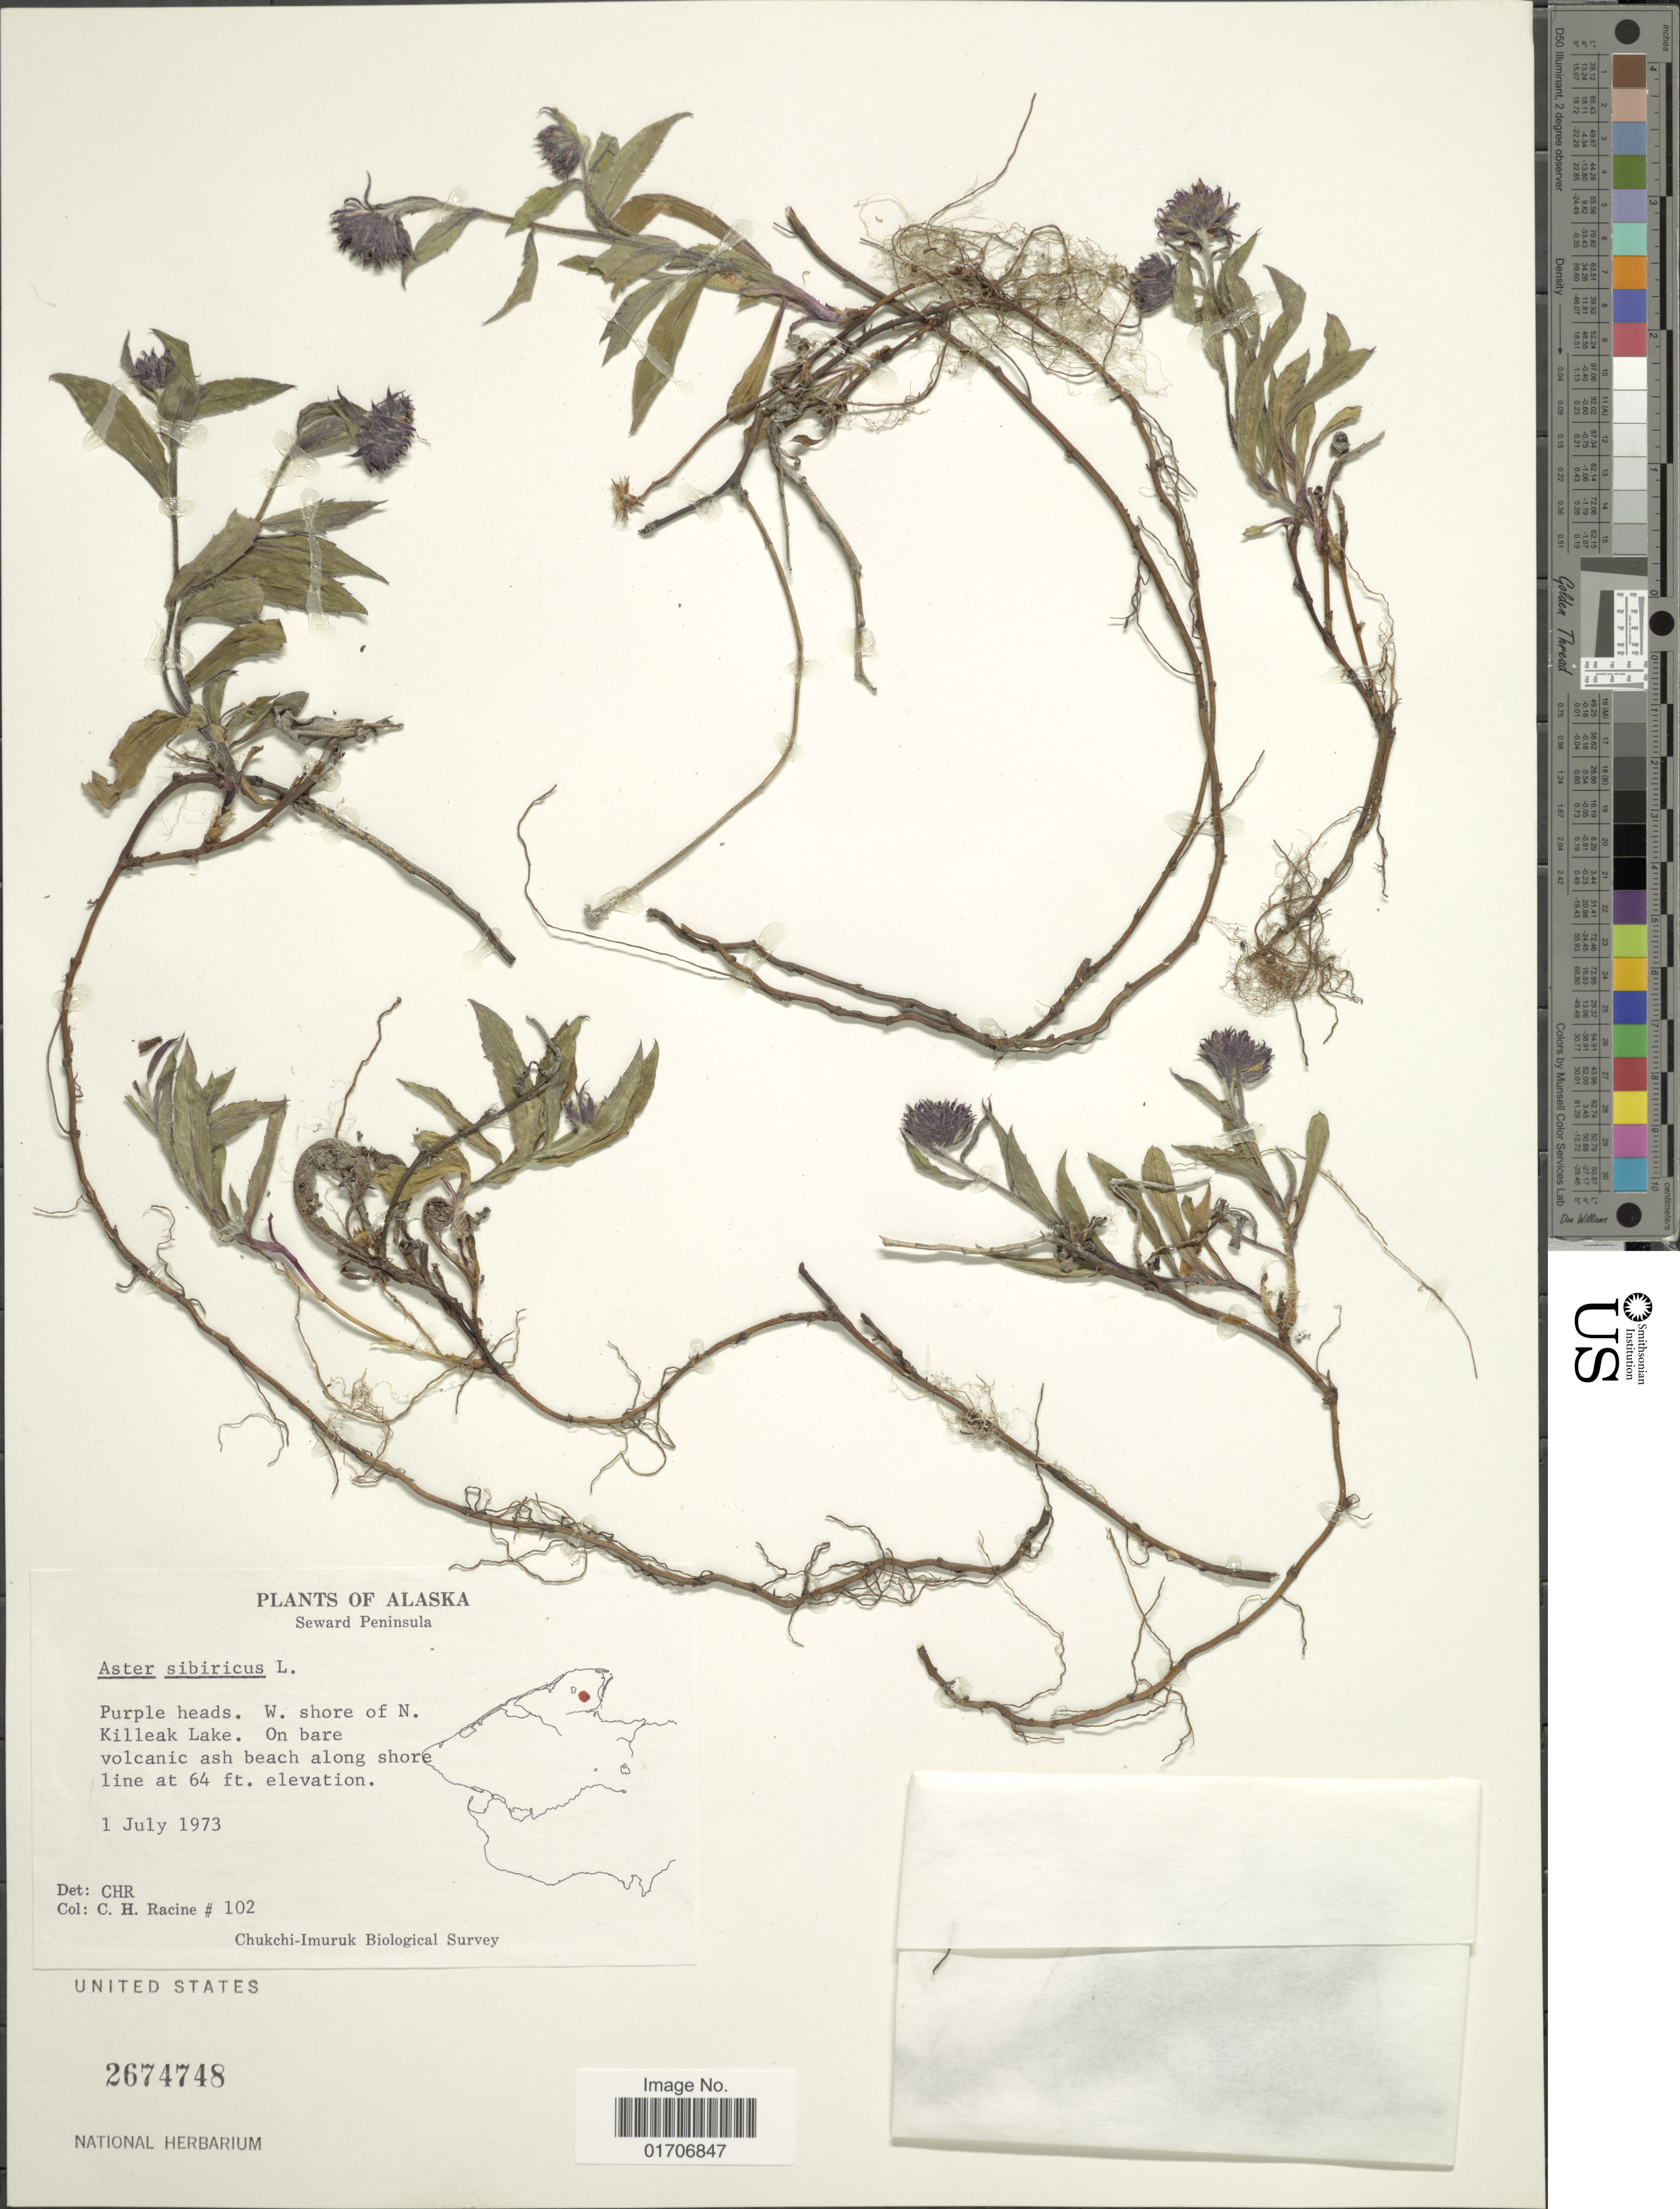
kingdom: Plantae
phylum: Tracheophyta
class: Magnoliopsida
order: Asterales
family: Asteraceae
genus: Eurybia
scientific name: Eurybia sibirica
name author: (L.) G.L. Nesom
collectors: C. Racine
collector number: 102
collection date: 1973-07-01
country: United States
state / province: Alaska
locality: Seward Peninsula. Purple heads. W. shore of N. Killeak Lake.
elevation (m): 20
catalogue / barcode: US 2674748